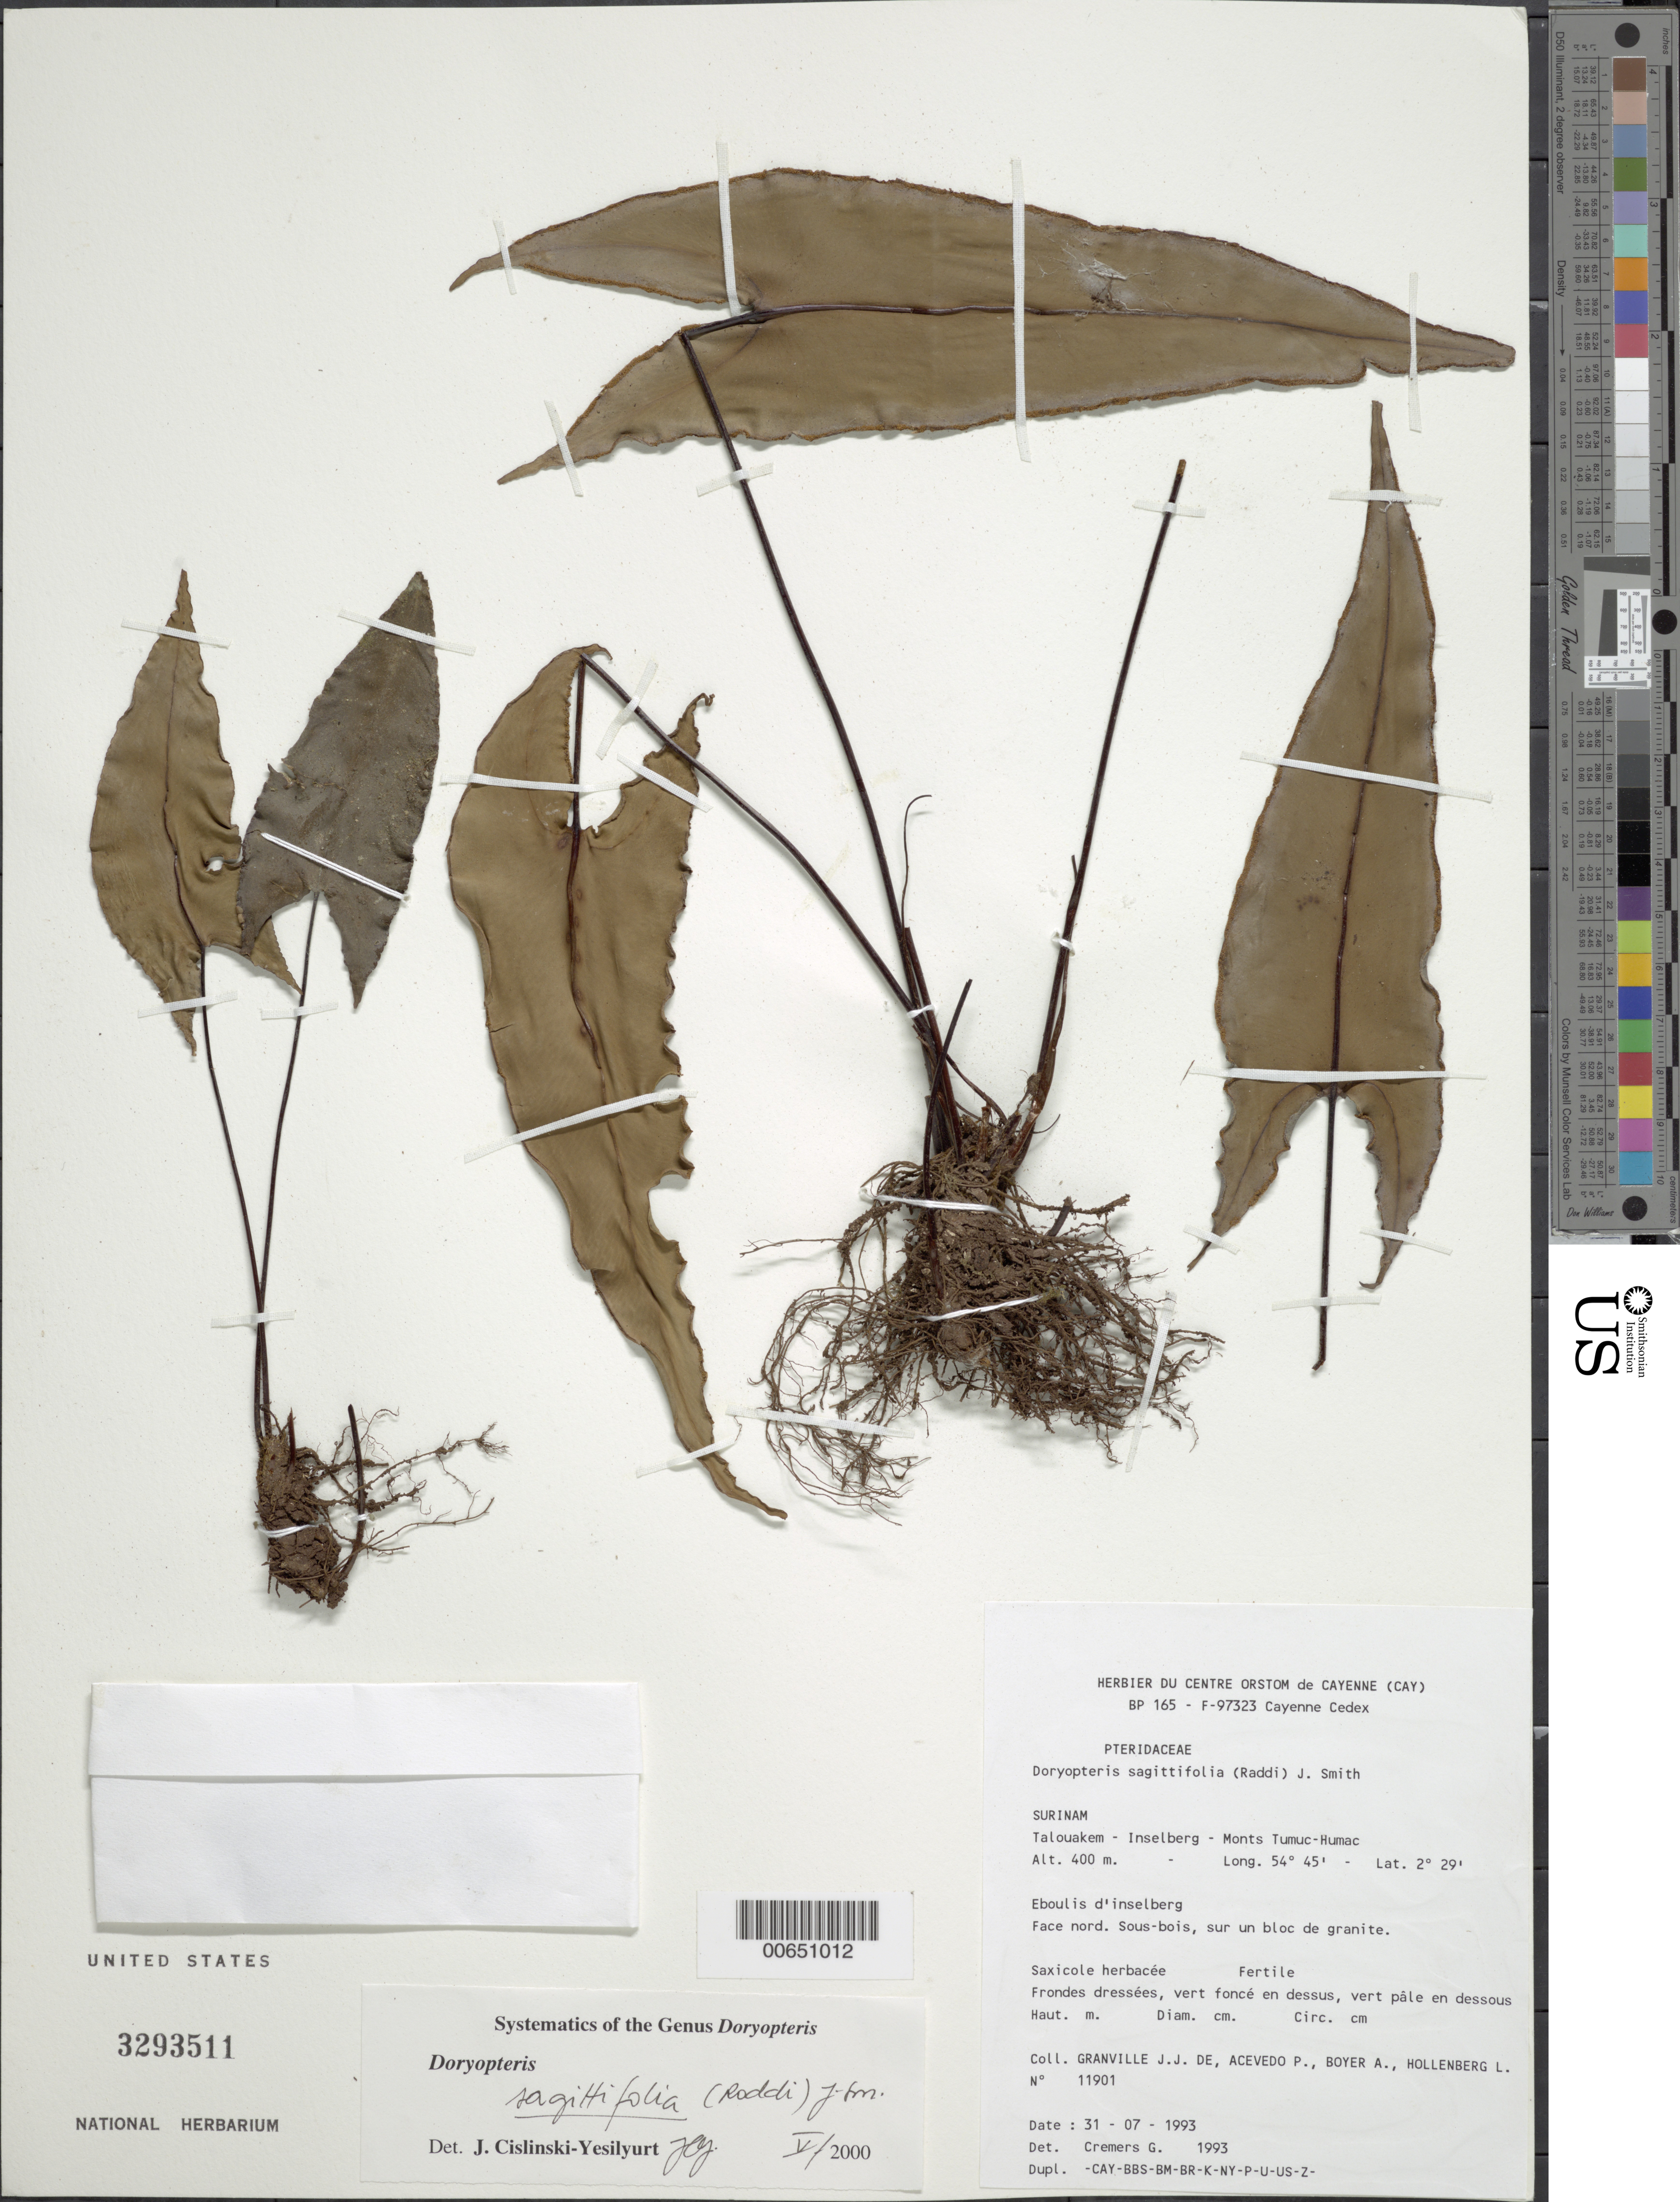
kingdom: Plantae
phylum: Tracheophyta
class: Polypodiopsida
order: Polypodiales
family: Pteridaceae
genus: Doryopteris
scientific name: Doryopteris sagittifolia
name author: J. Sm.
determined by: Cremers, Georges A.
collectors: J.-J. de Granville, P. Acevedo-Rodr., A. Boyer & L. Hollenberg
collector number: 11901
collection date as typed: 31-Jul-93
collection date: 1993-07-31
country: Suriname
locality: Talouakem, Inselberg, Monts Tumuc-Humac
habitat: Eboulis d'inselberg, face Nord, sous-bois, sur un bloc de granite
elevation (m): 400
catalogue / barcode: US 3293511